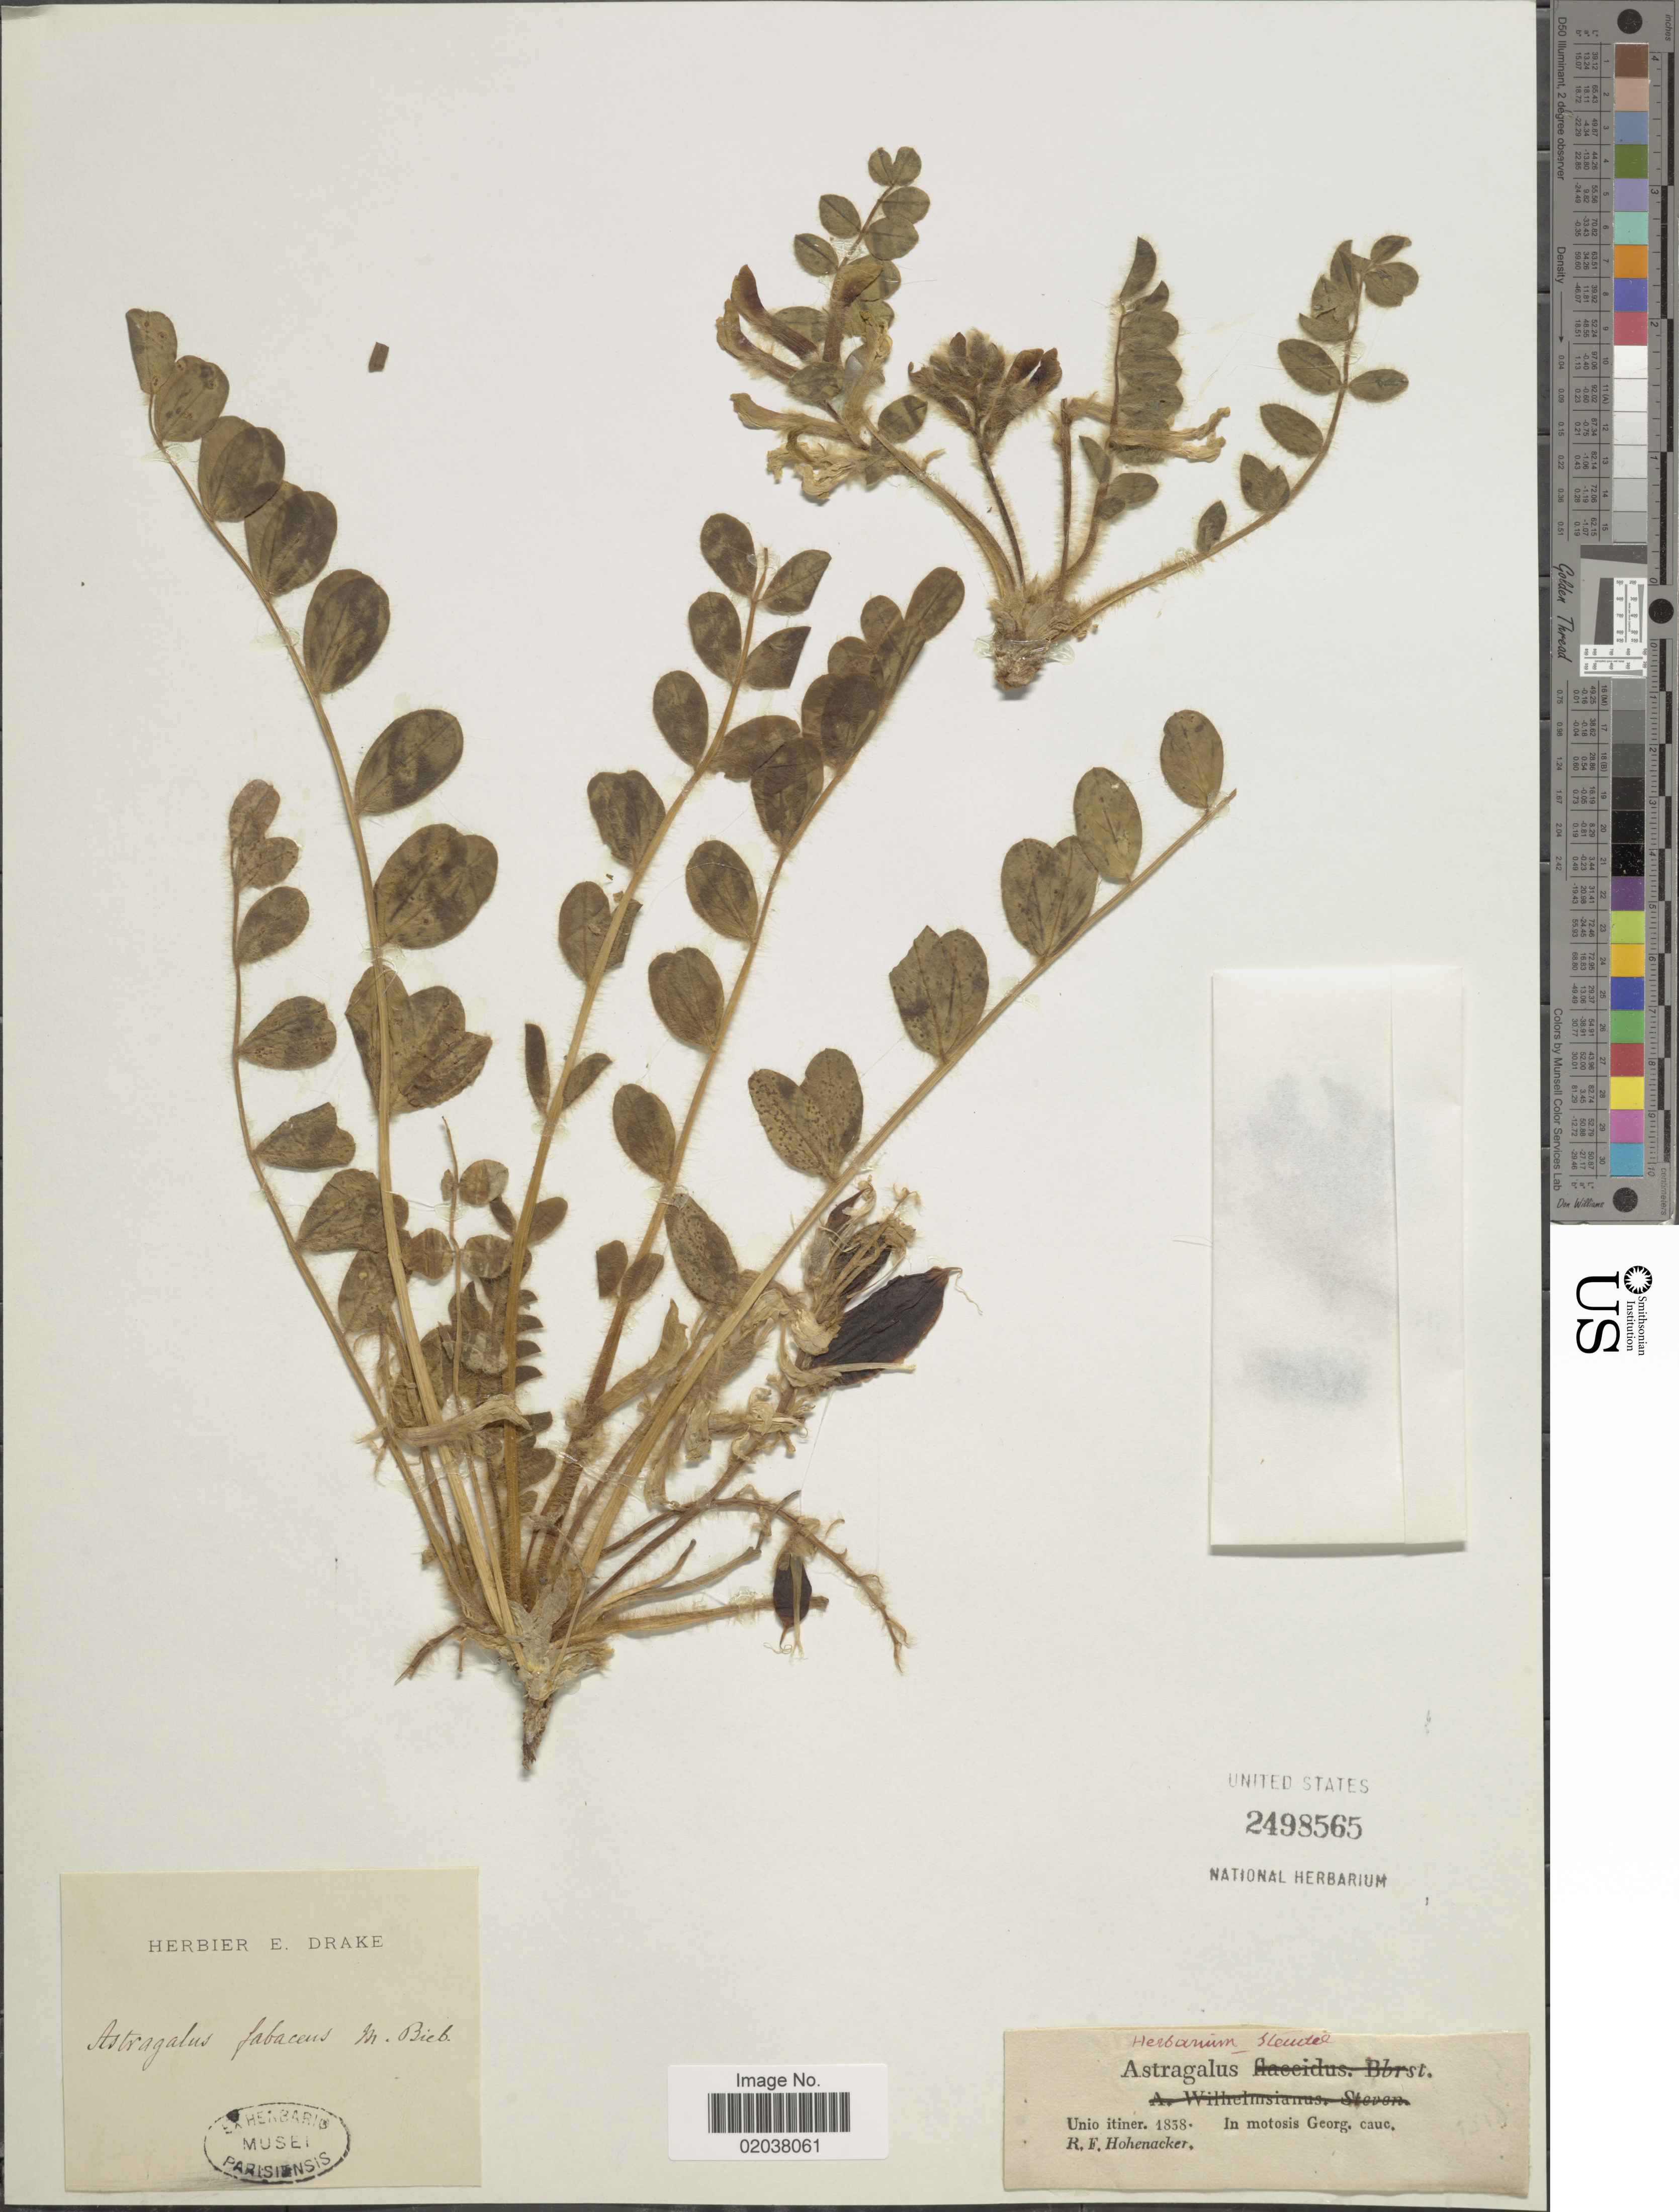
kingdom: Plantae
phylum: Tracheophyta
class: Magnoliopsida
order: Fabales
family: Fabaceae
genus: Astragalus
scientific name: Astragalus fabaceus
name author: M. Bieb.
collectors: R. F. Hohenacker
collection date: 1838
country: Georgia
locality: Unio Uiner, In motosis Georg. Cauc.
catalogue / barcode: US 2498565